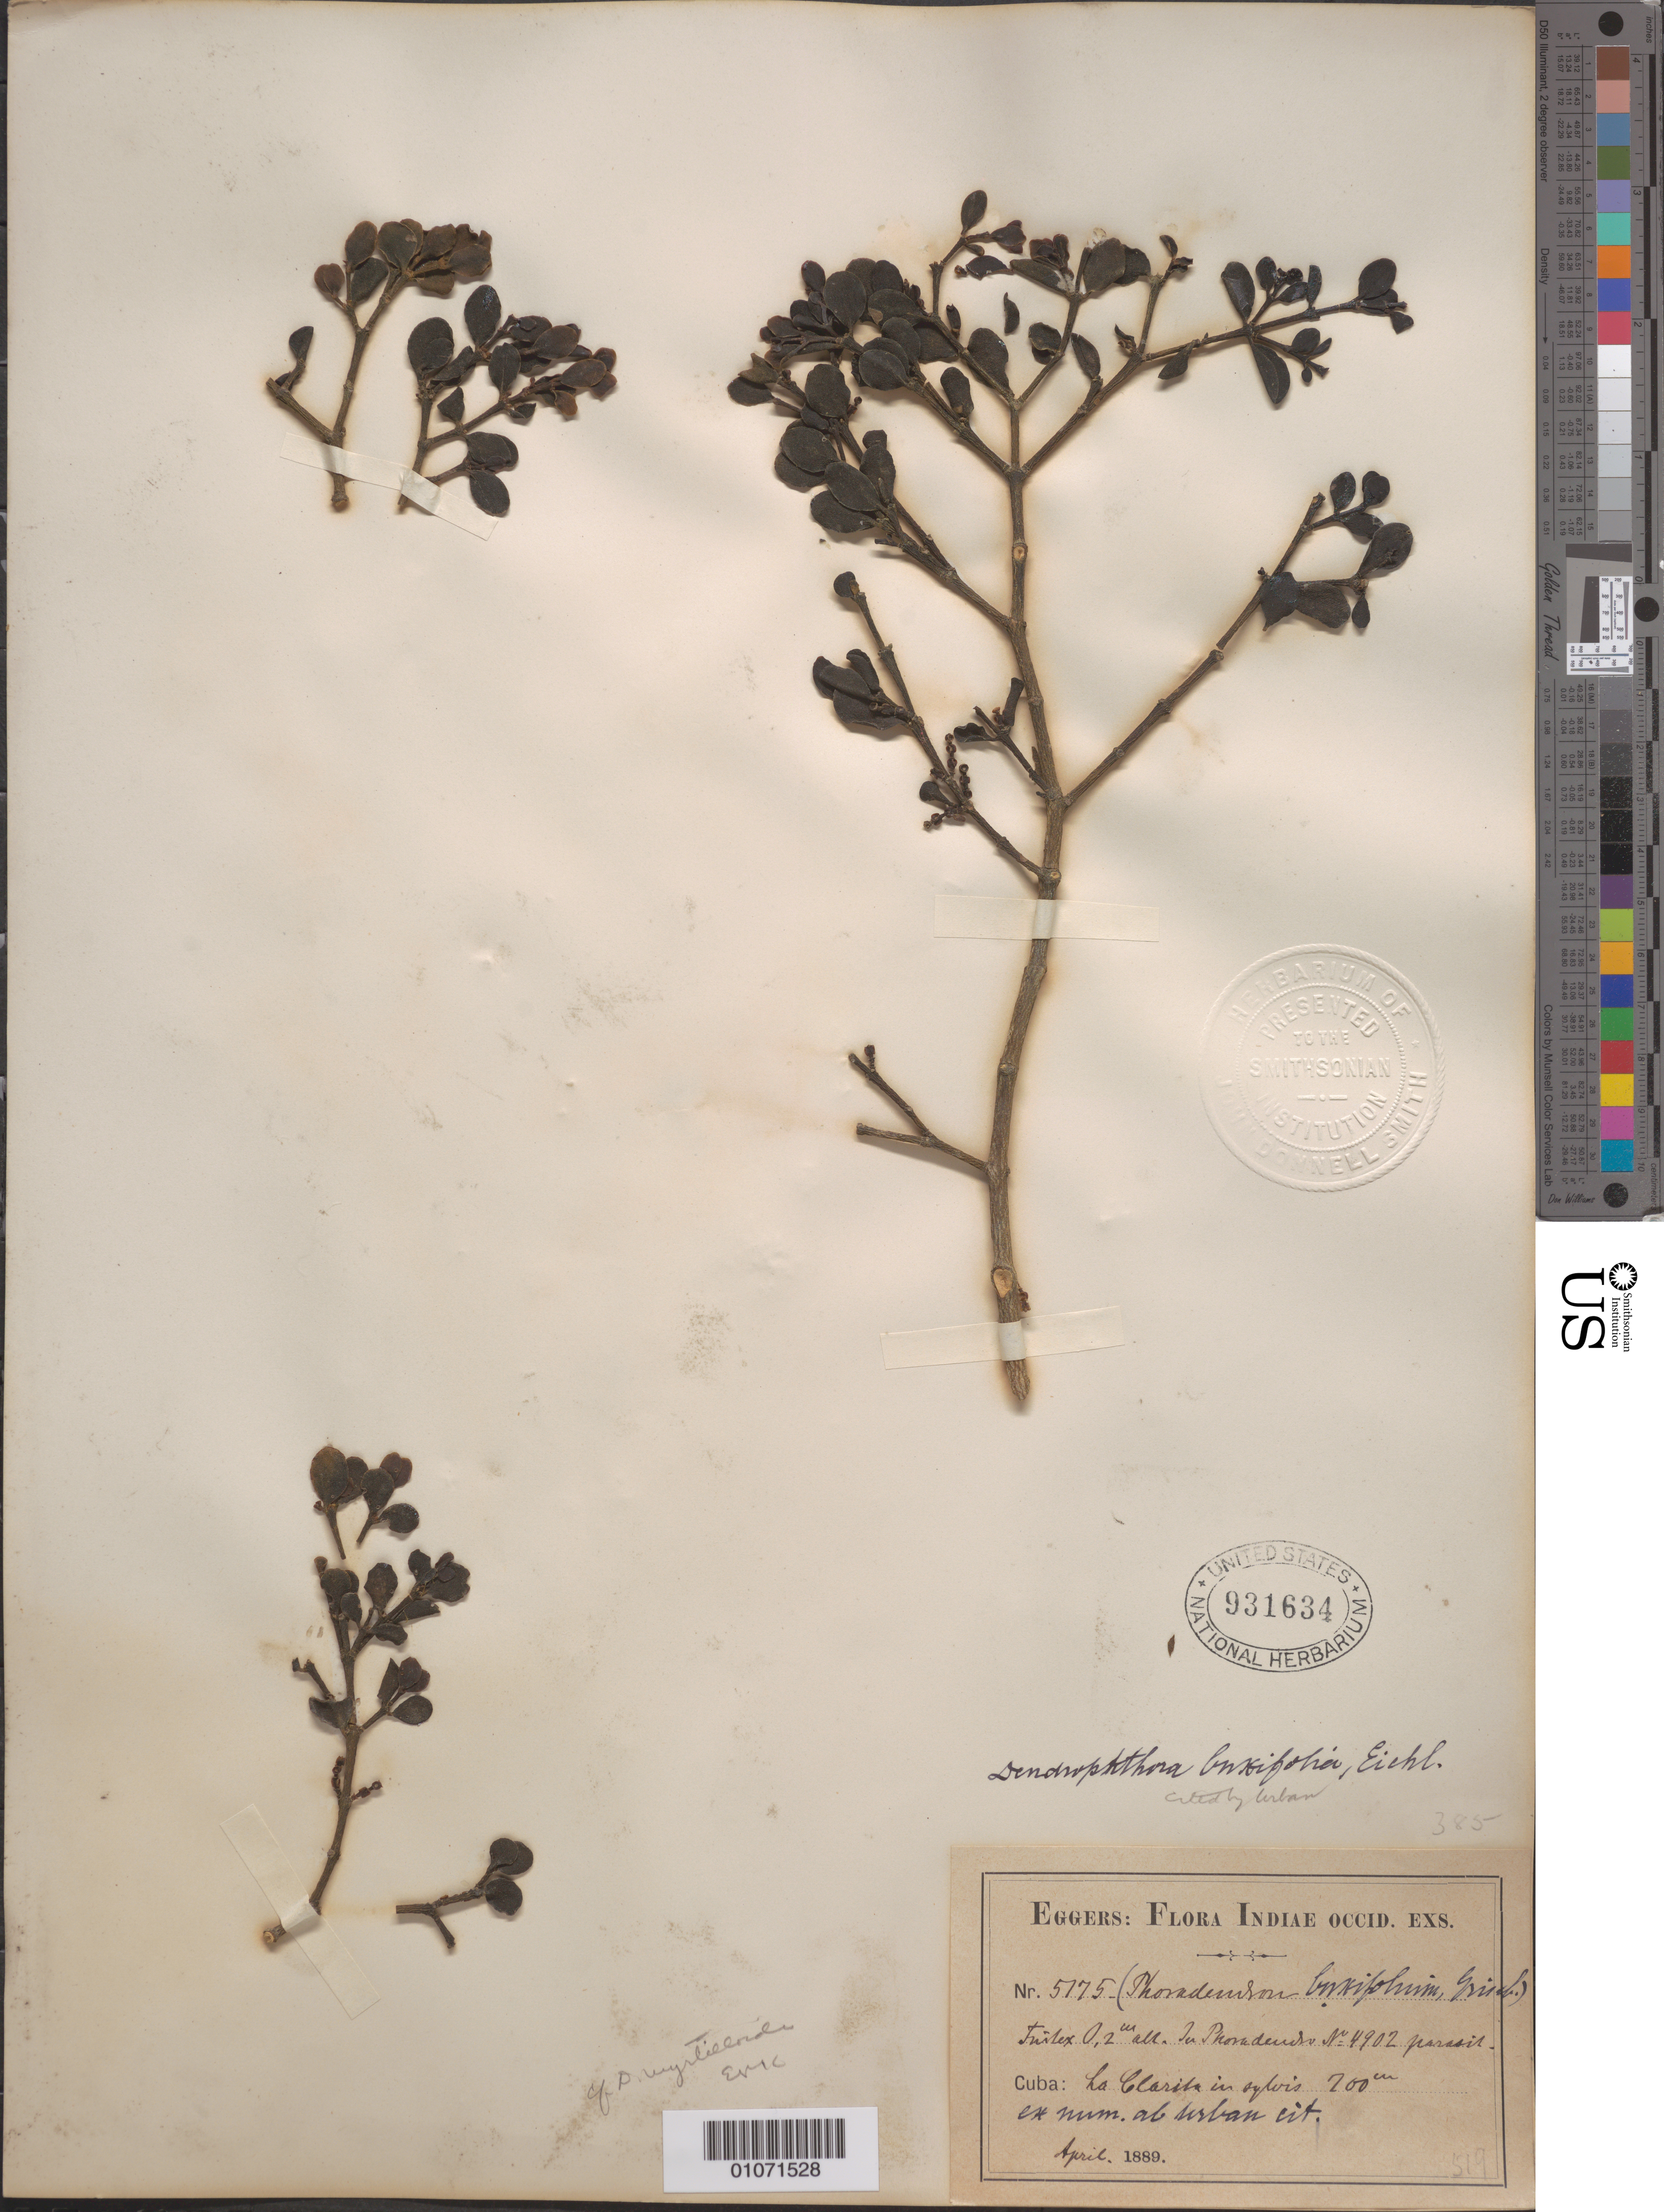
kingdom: Plantae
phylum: Tracheophyta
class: Magnoliopsida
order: Santalales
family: Viscaceae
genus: Dendrophthora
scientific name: Dendrophthora buxifolia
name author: (Lam.) Eichler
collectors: H. F. A. von Eggers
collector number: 5775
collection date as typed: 01 Apr 1889 to 30 Apr 1889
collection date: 1889-04-01/1889-04-30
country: Cuba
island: Cuba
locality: La Clarida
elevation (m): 700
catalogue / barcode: US 931634